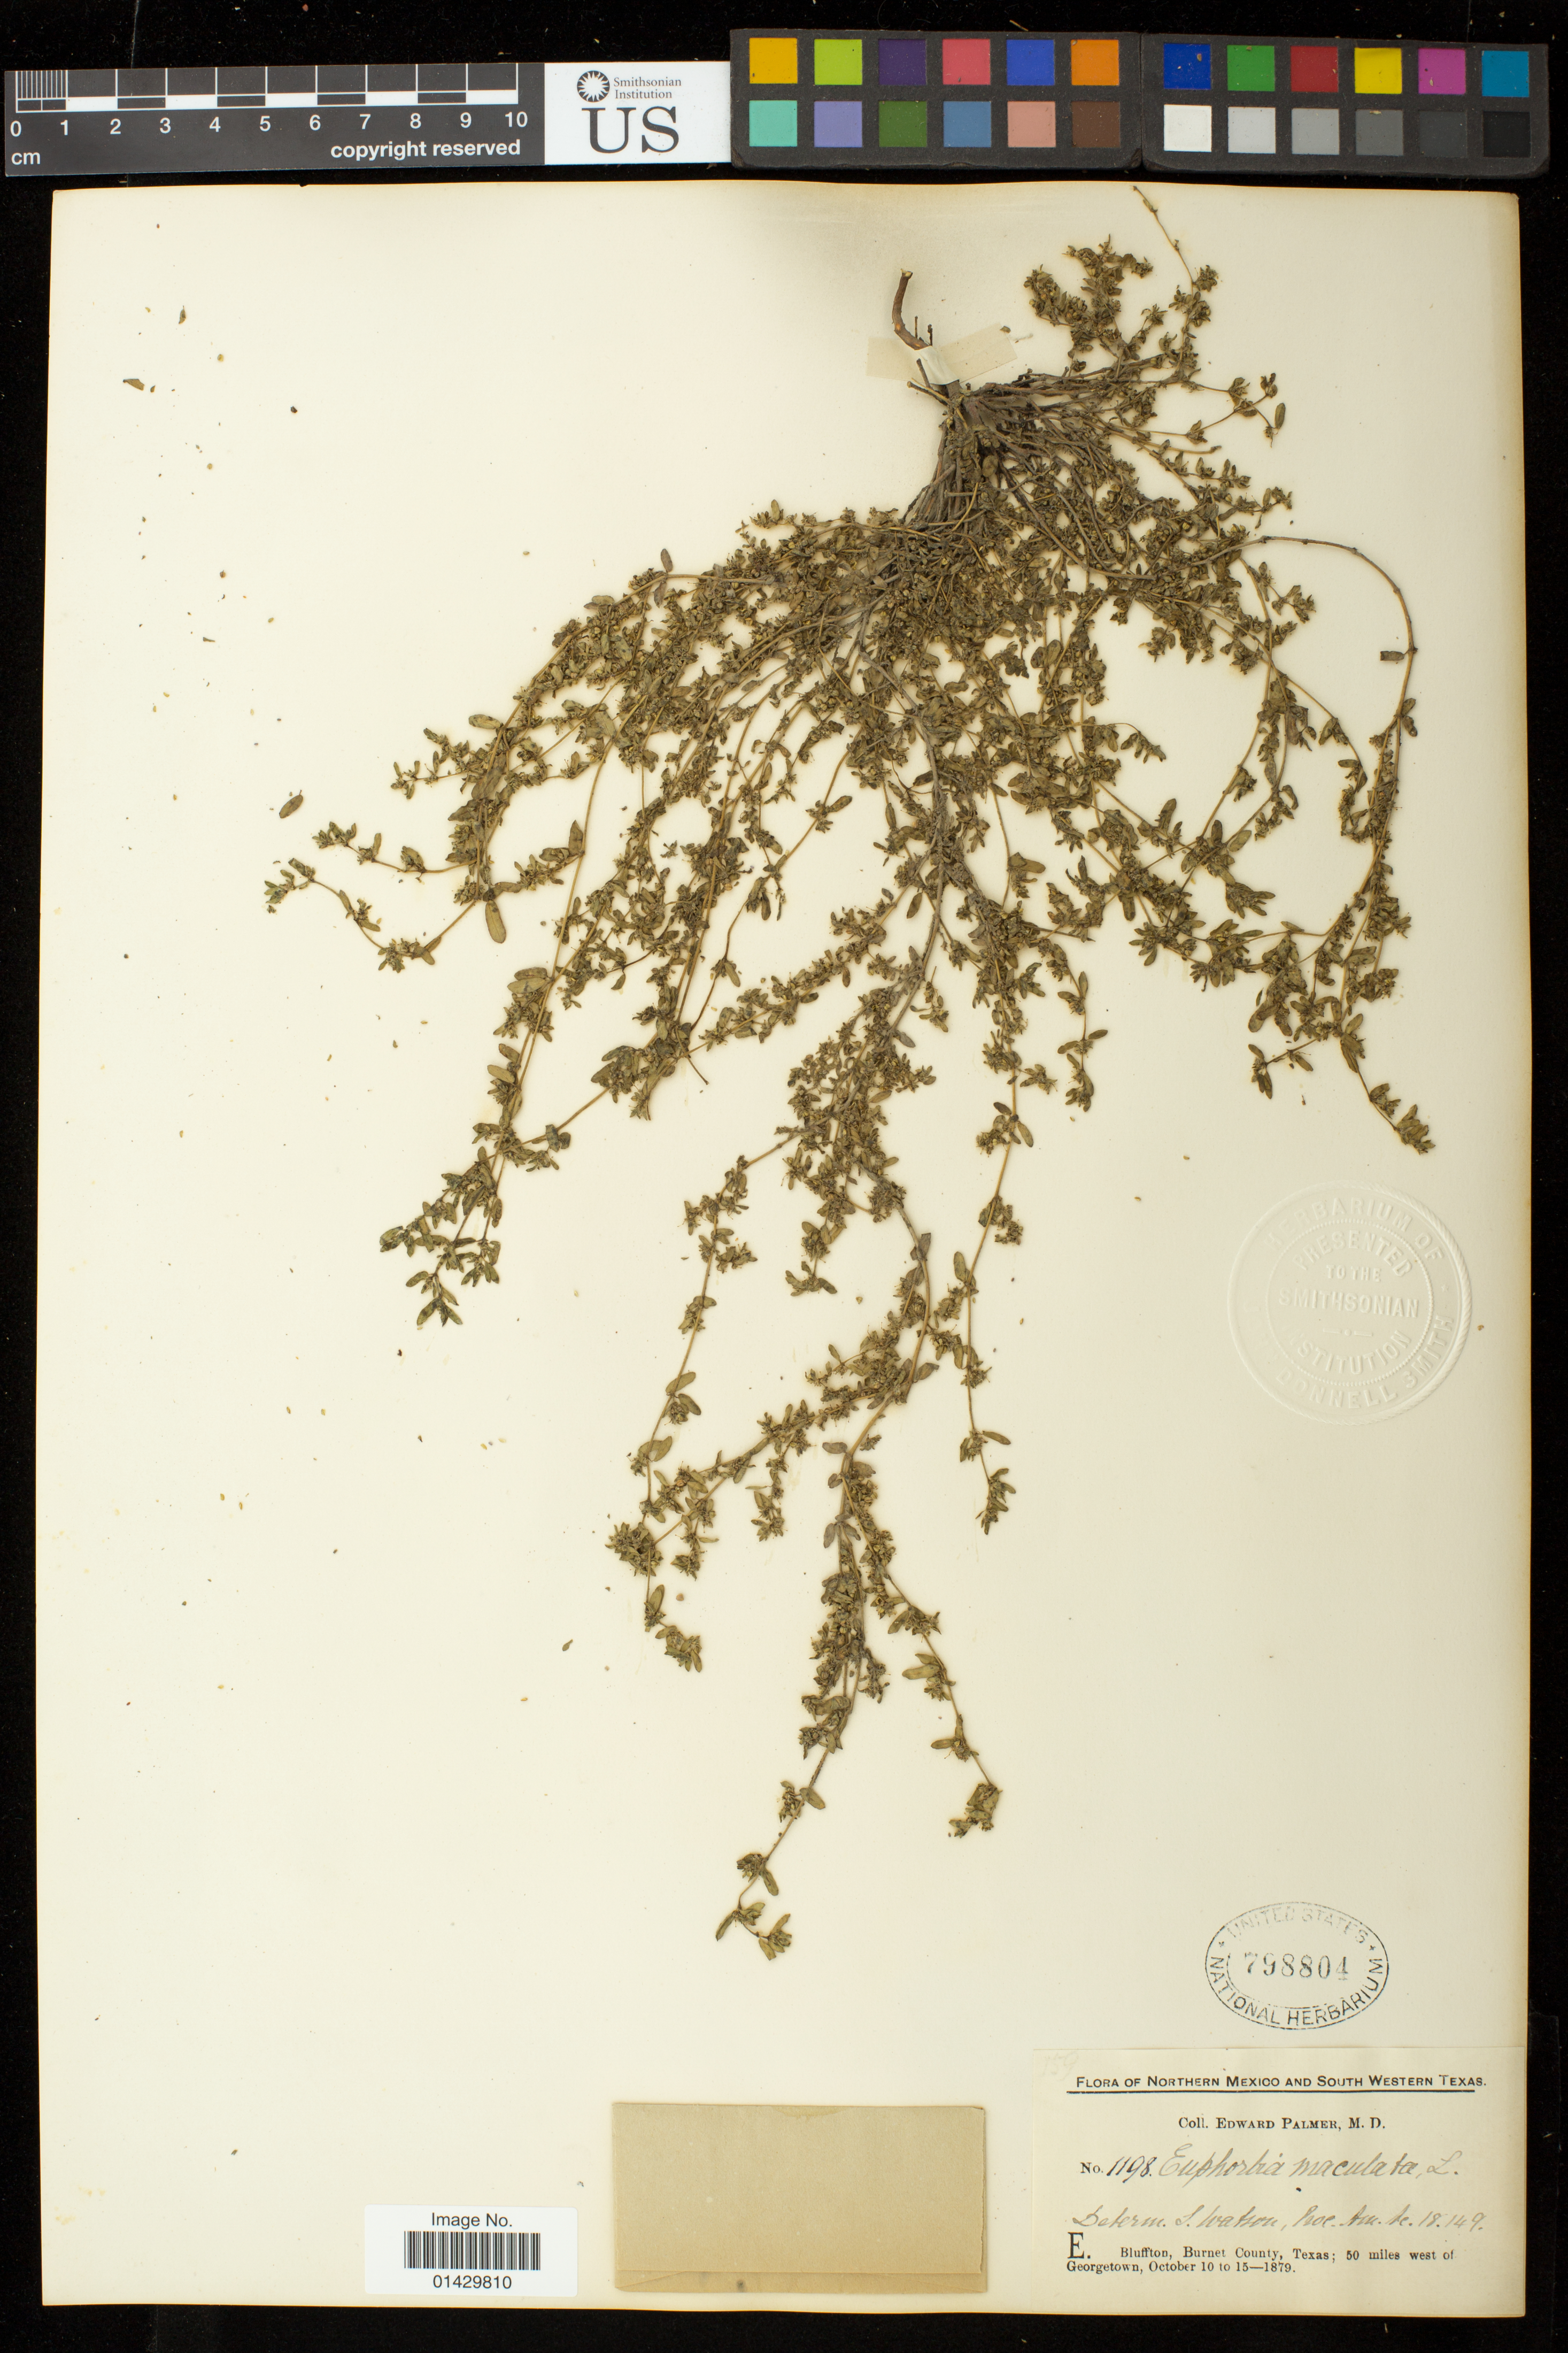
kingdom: Plantae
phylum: Tracheophyta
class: Magnoliopsida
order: Malpighiales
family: Euphorbiaceae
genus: Euphorbia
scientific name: Euphorbia maculata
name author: L.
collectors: E. Palmer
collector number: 1198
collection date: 1879-10-10/1879-10-15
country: United States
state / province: Texas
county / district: Burnet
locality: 50 miles west of Georgetown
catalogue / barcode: US 798804